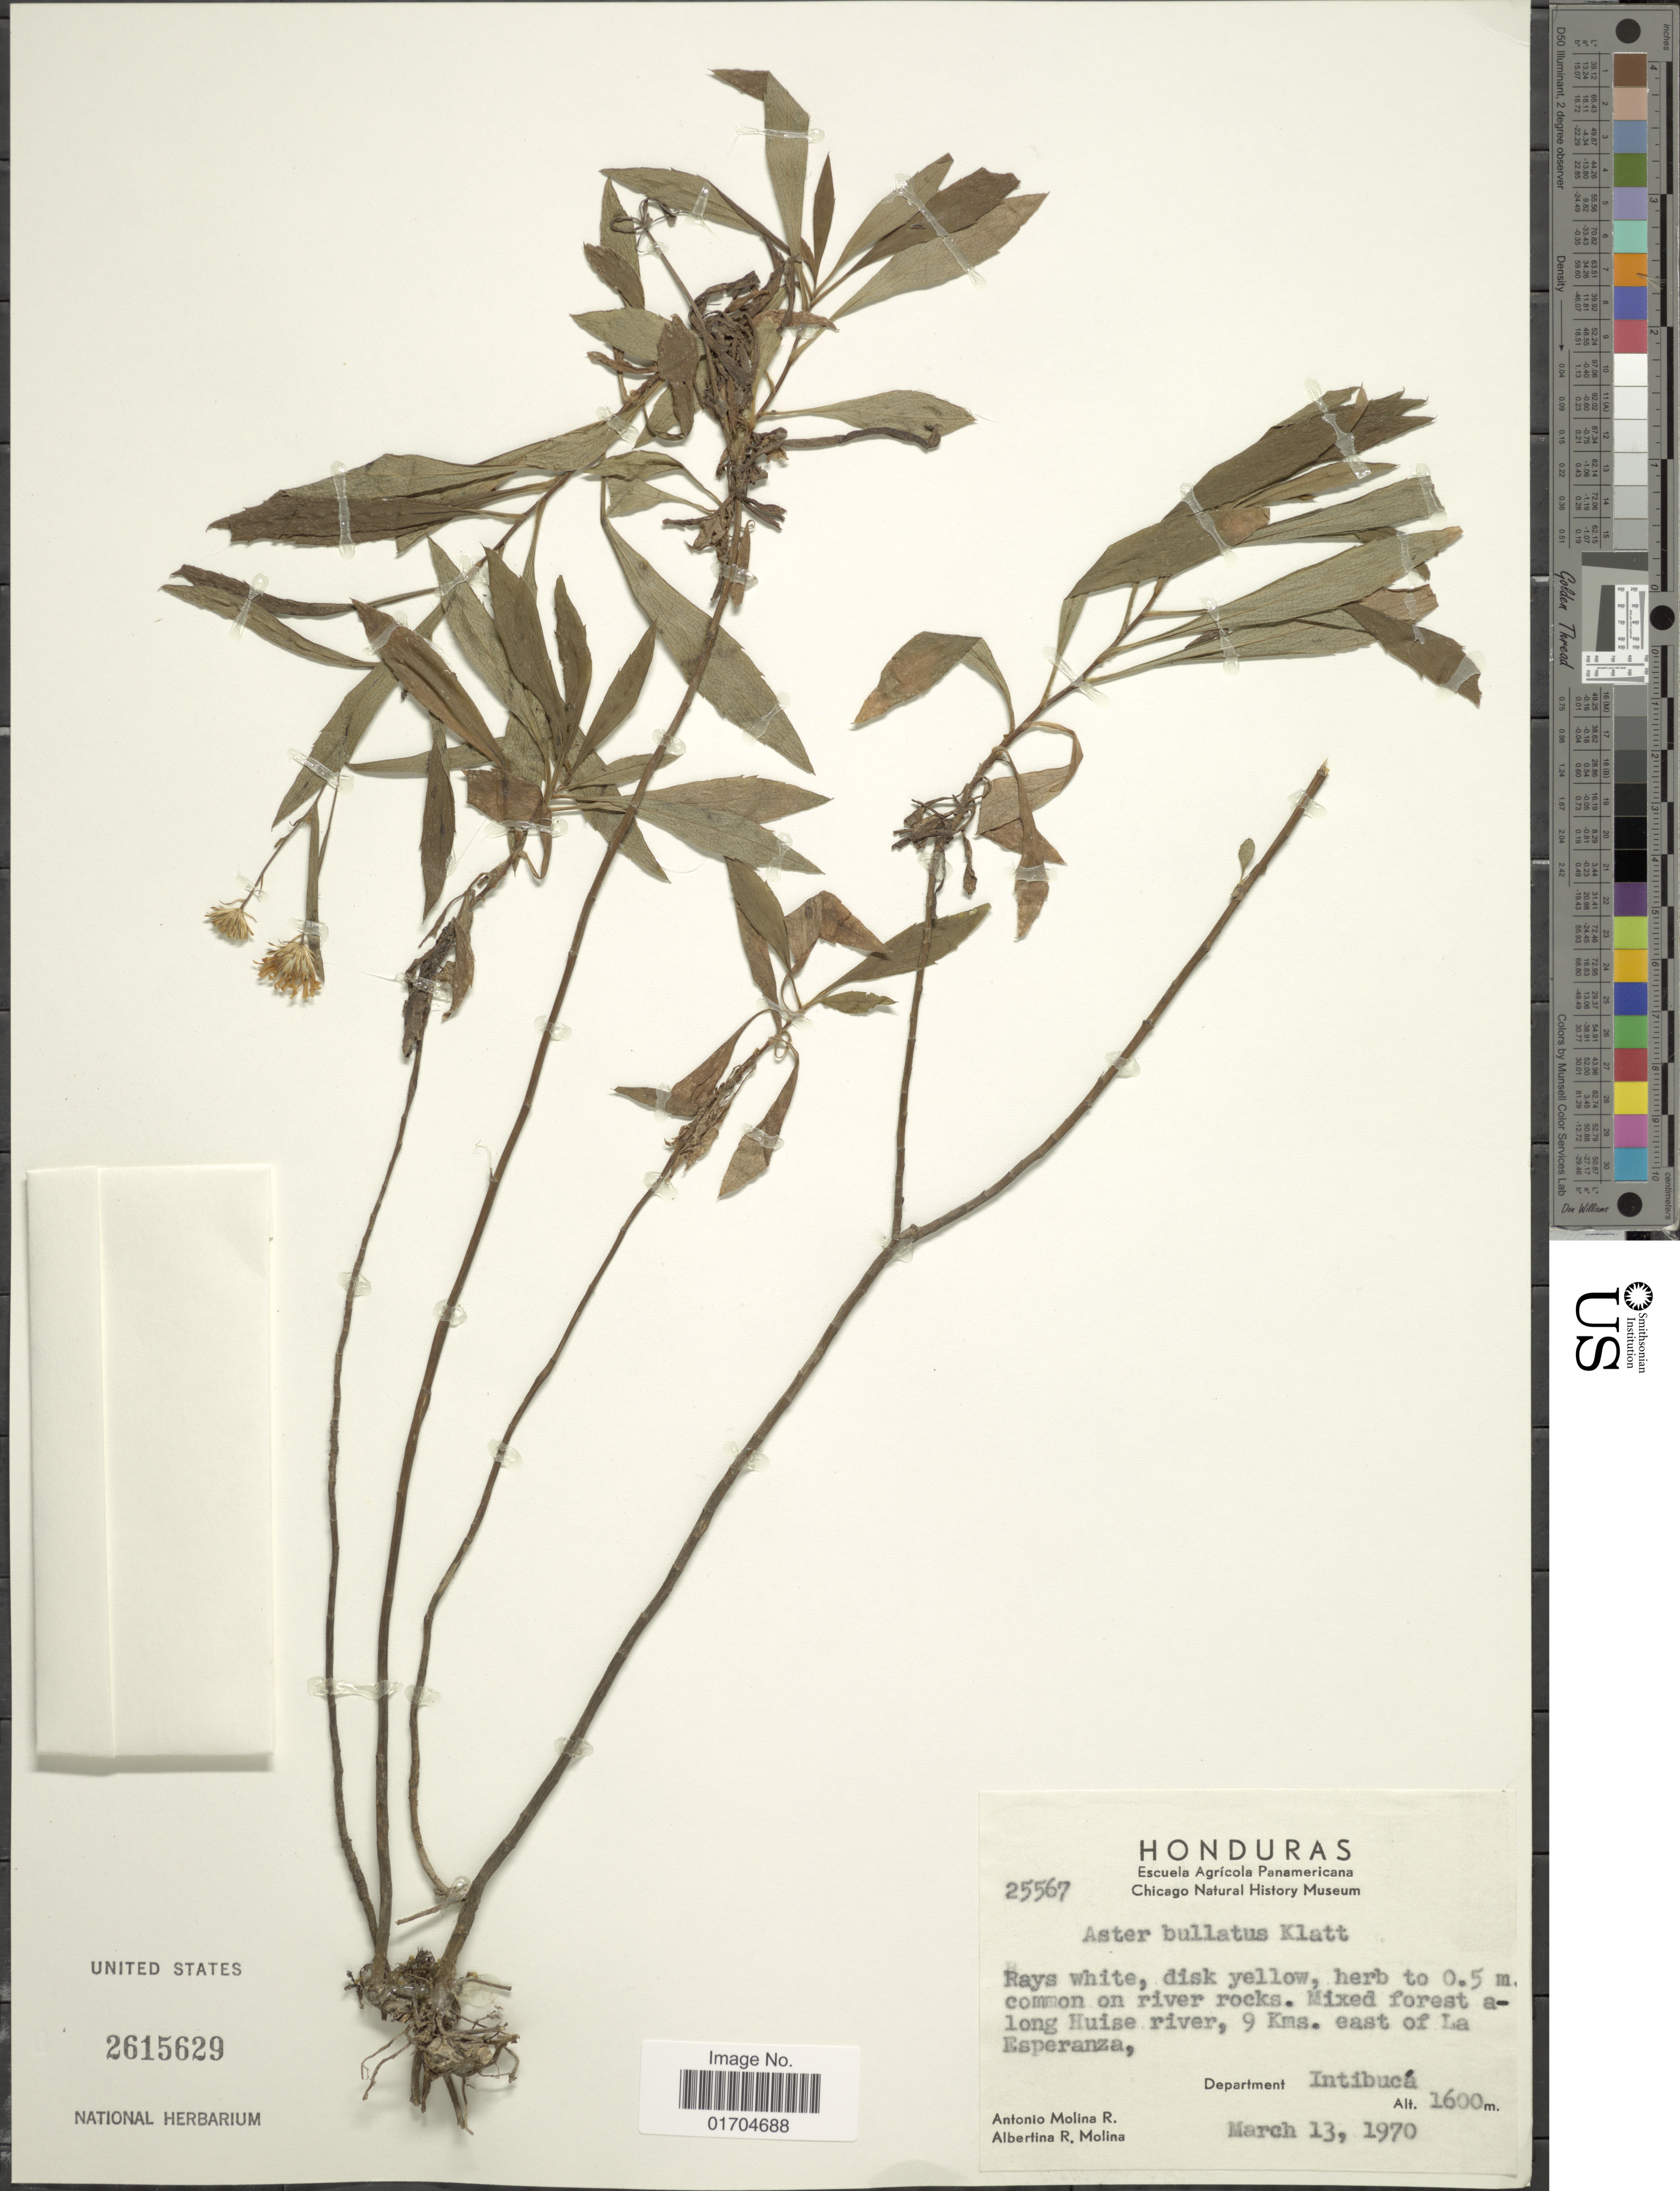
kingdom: Plantae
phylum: Tracheophyta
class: Magnoliopsida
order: Asterales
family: Asteraceae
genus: Symphyotrichum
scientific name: Symphyotrichum bullatum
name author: (Klatt) G.L. Nesom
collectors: A. Molina R. & A. R. Molina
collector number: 25567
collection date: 1970-03-13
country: Honduras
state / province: Intibuca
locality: Along Huise river, 9 Kms. east of La Esperanza, Depart Intibuca.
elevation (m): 1600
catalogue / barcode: US 2615629